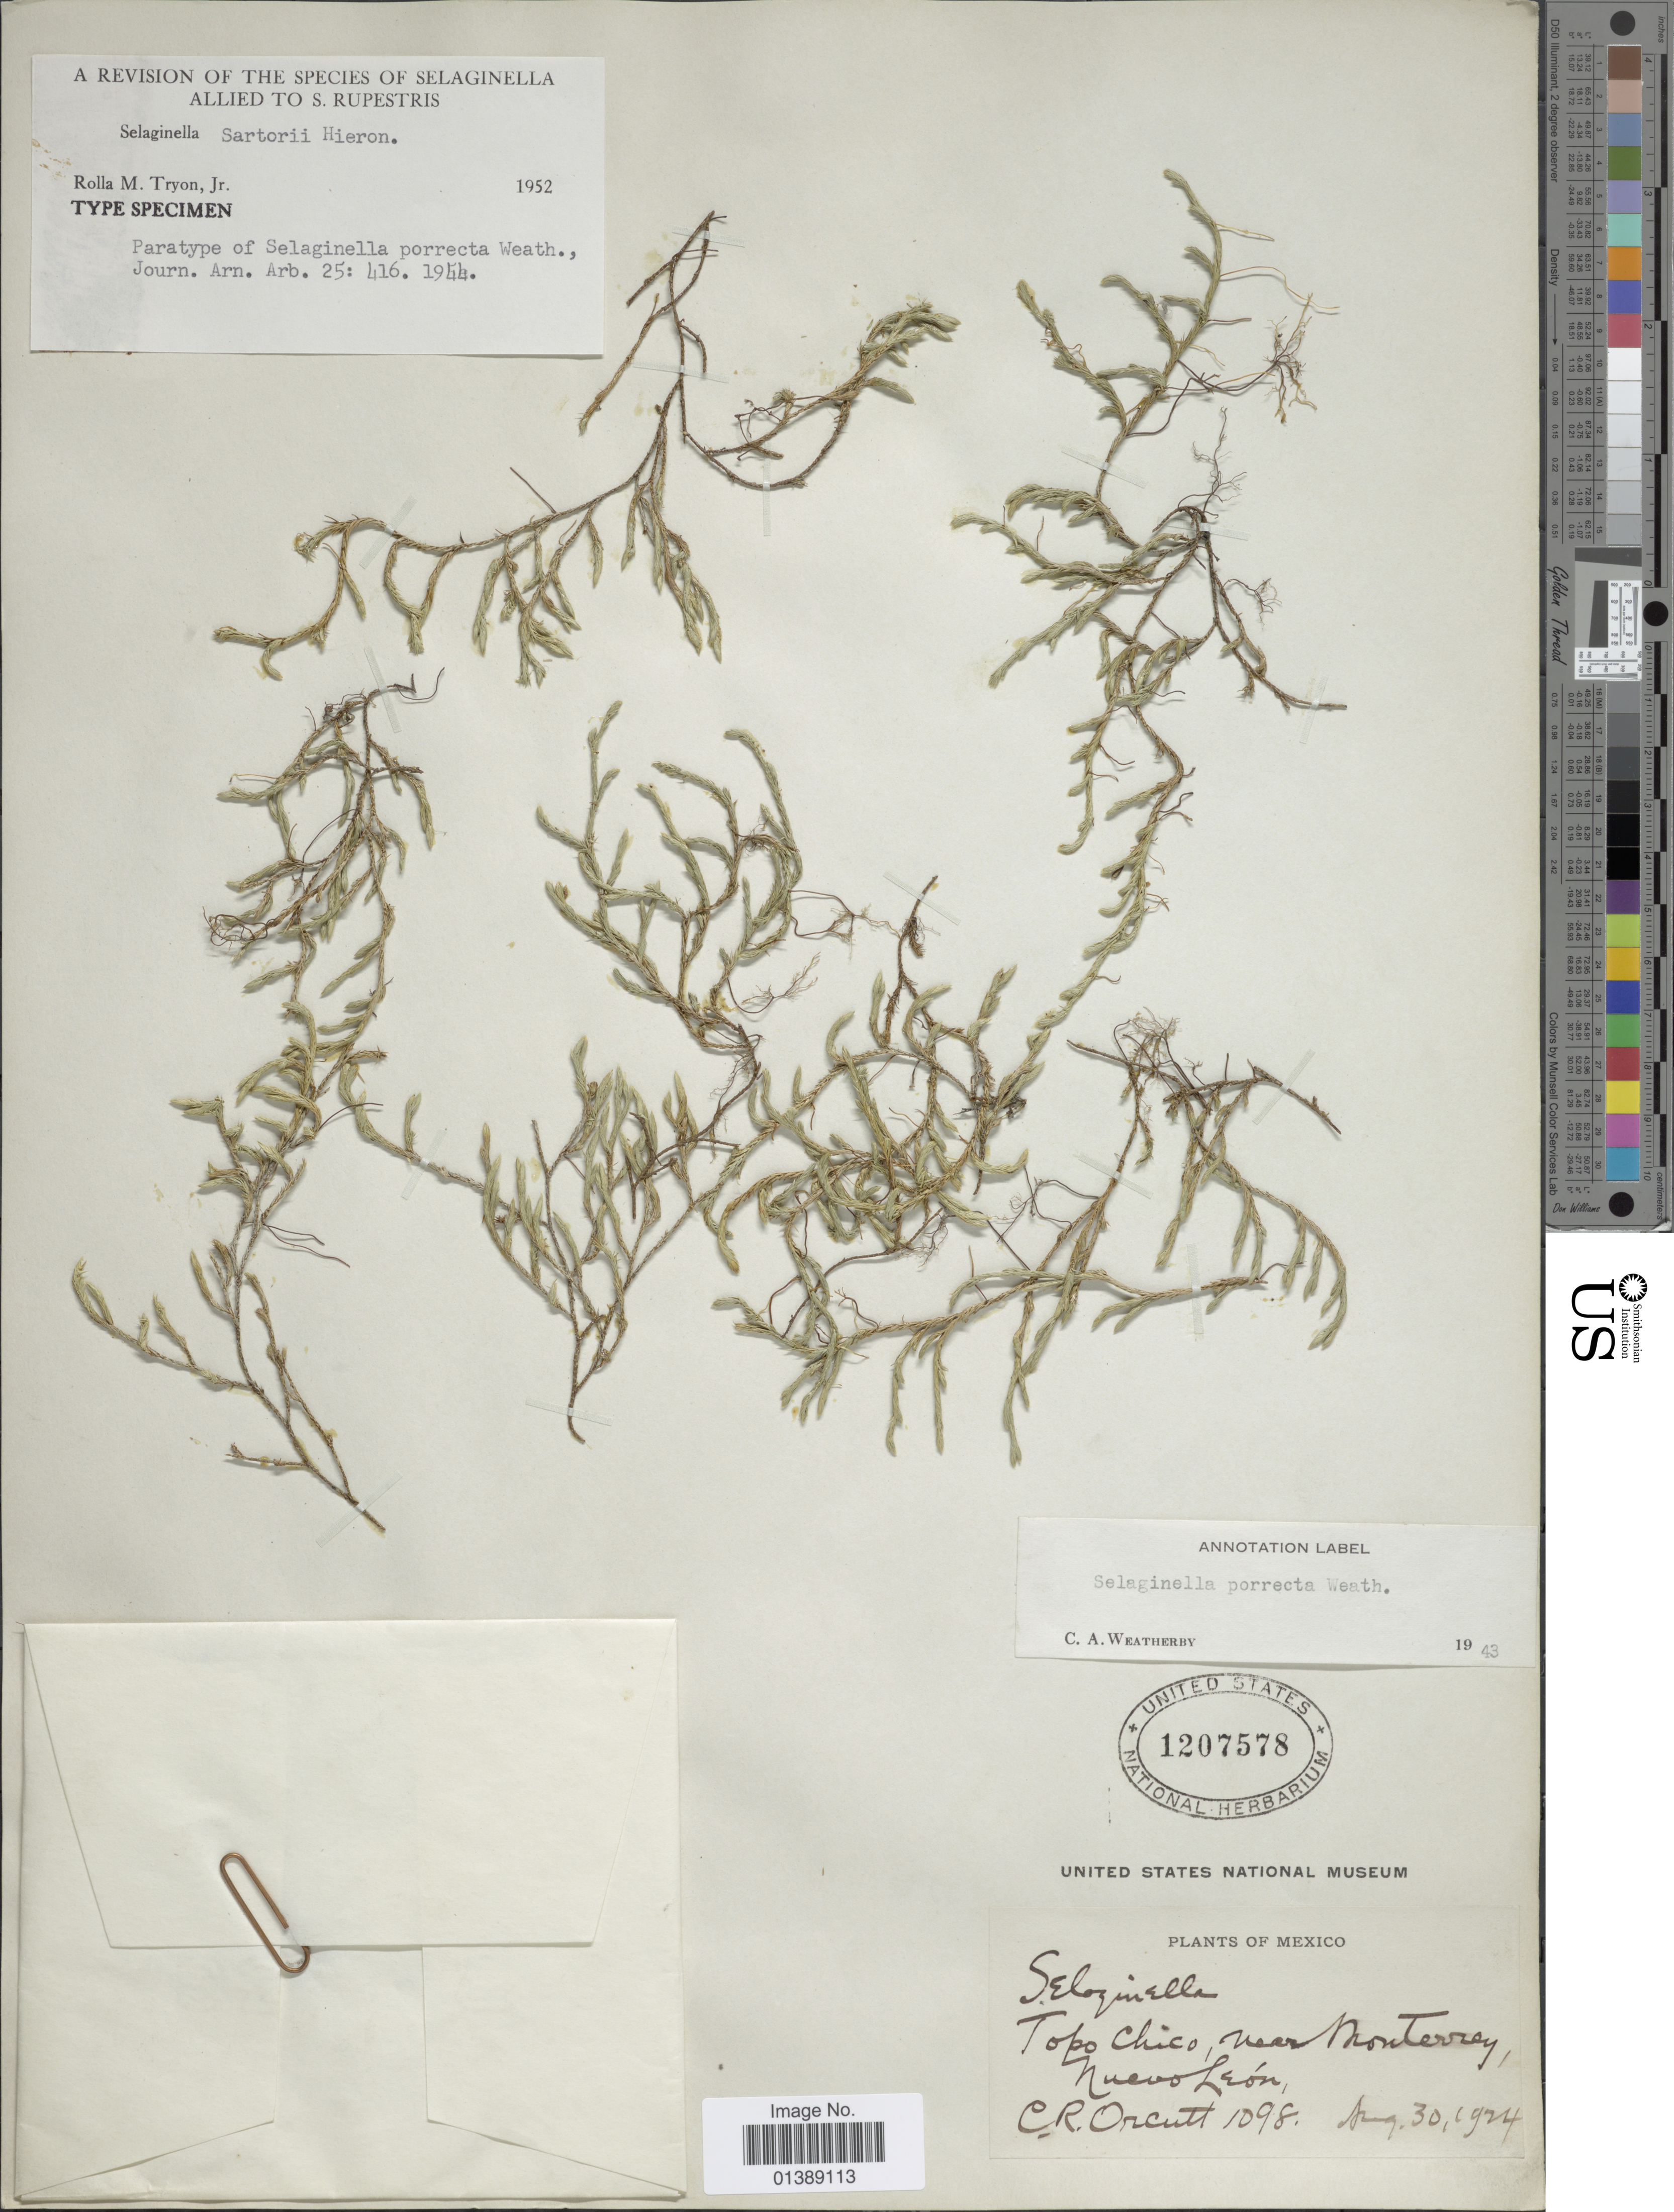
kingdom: Plantae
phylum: Tracheophyta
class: Lycopodiopsida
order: Selaginellales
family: Selaginellaceae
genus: Selaginella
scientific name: Selaginella sartorii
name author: Hieron.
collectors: C. R. Orcutt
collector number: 1098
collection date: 1924-08-30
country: Mexico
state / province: Nuevo León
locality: Topo Chico, near Monterrey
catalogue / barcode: US 1207578